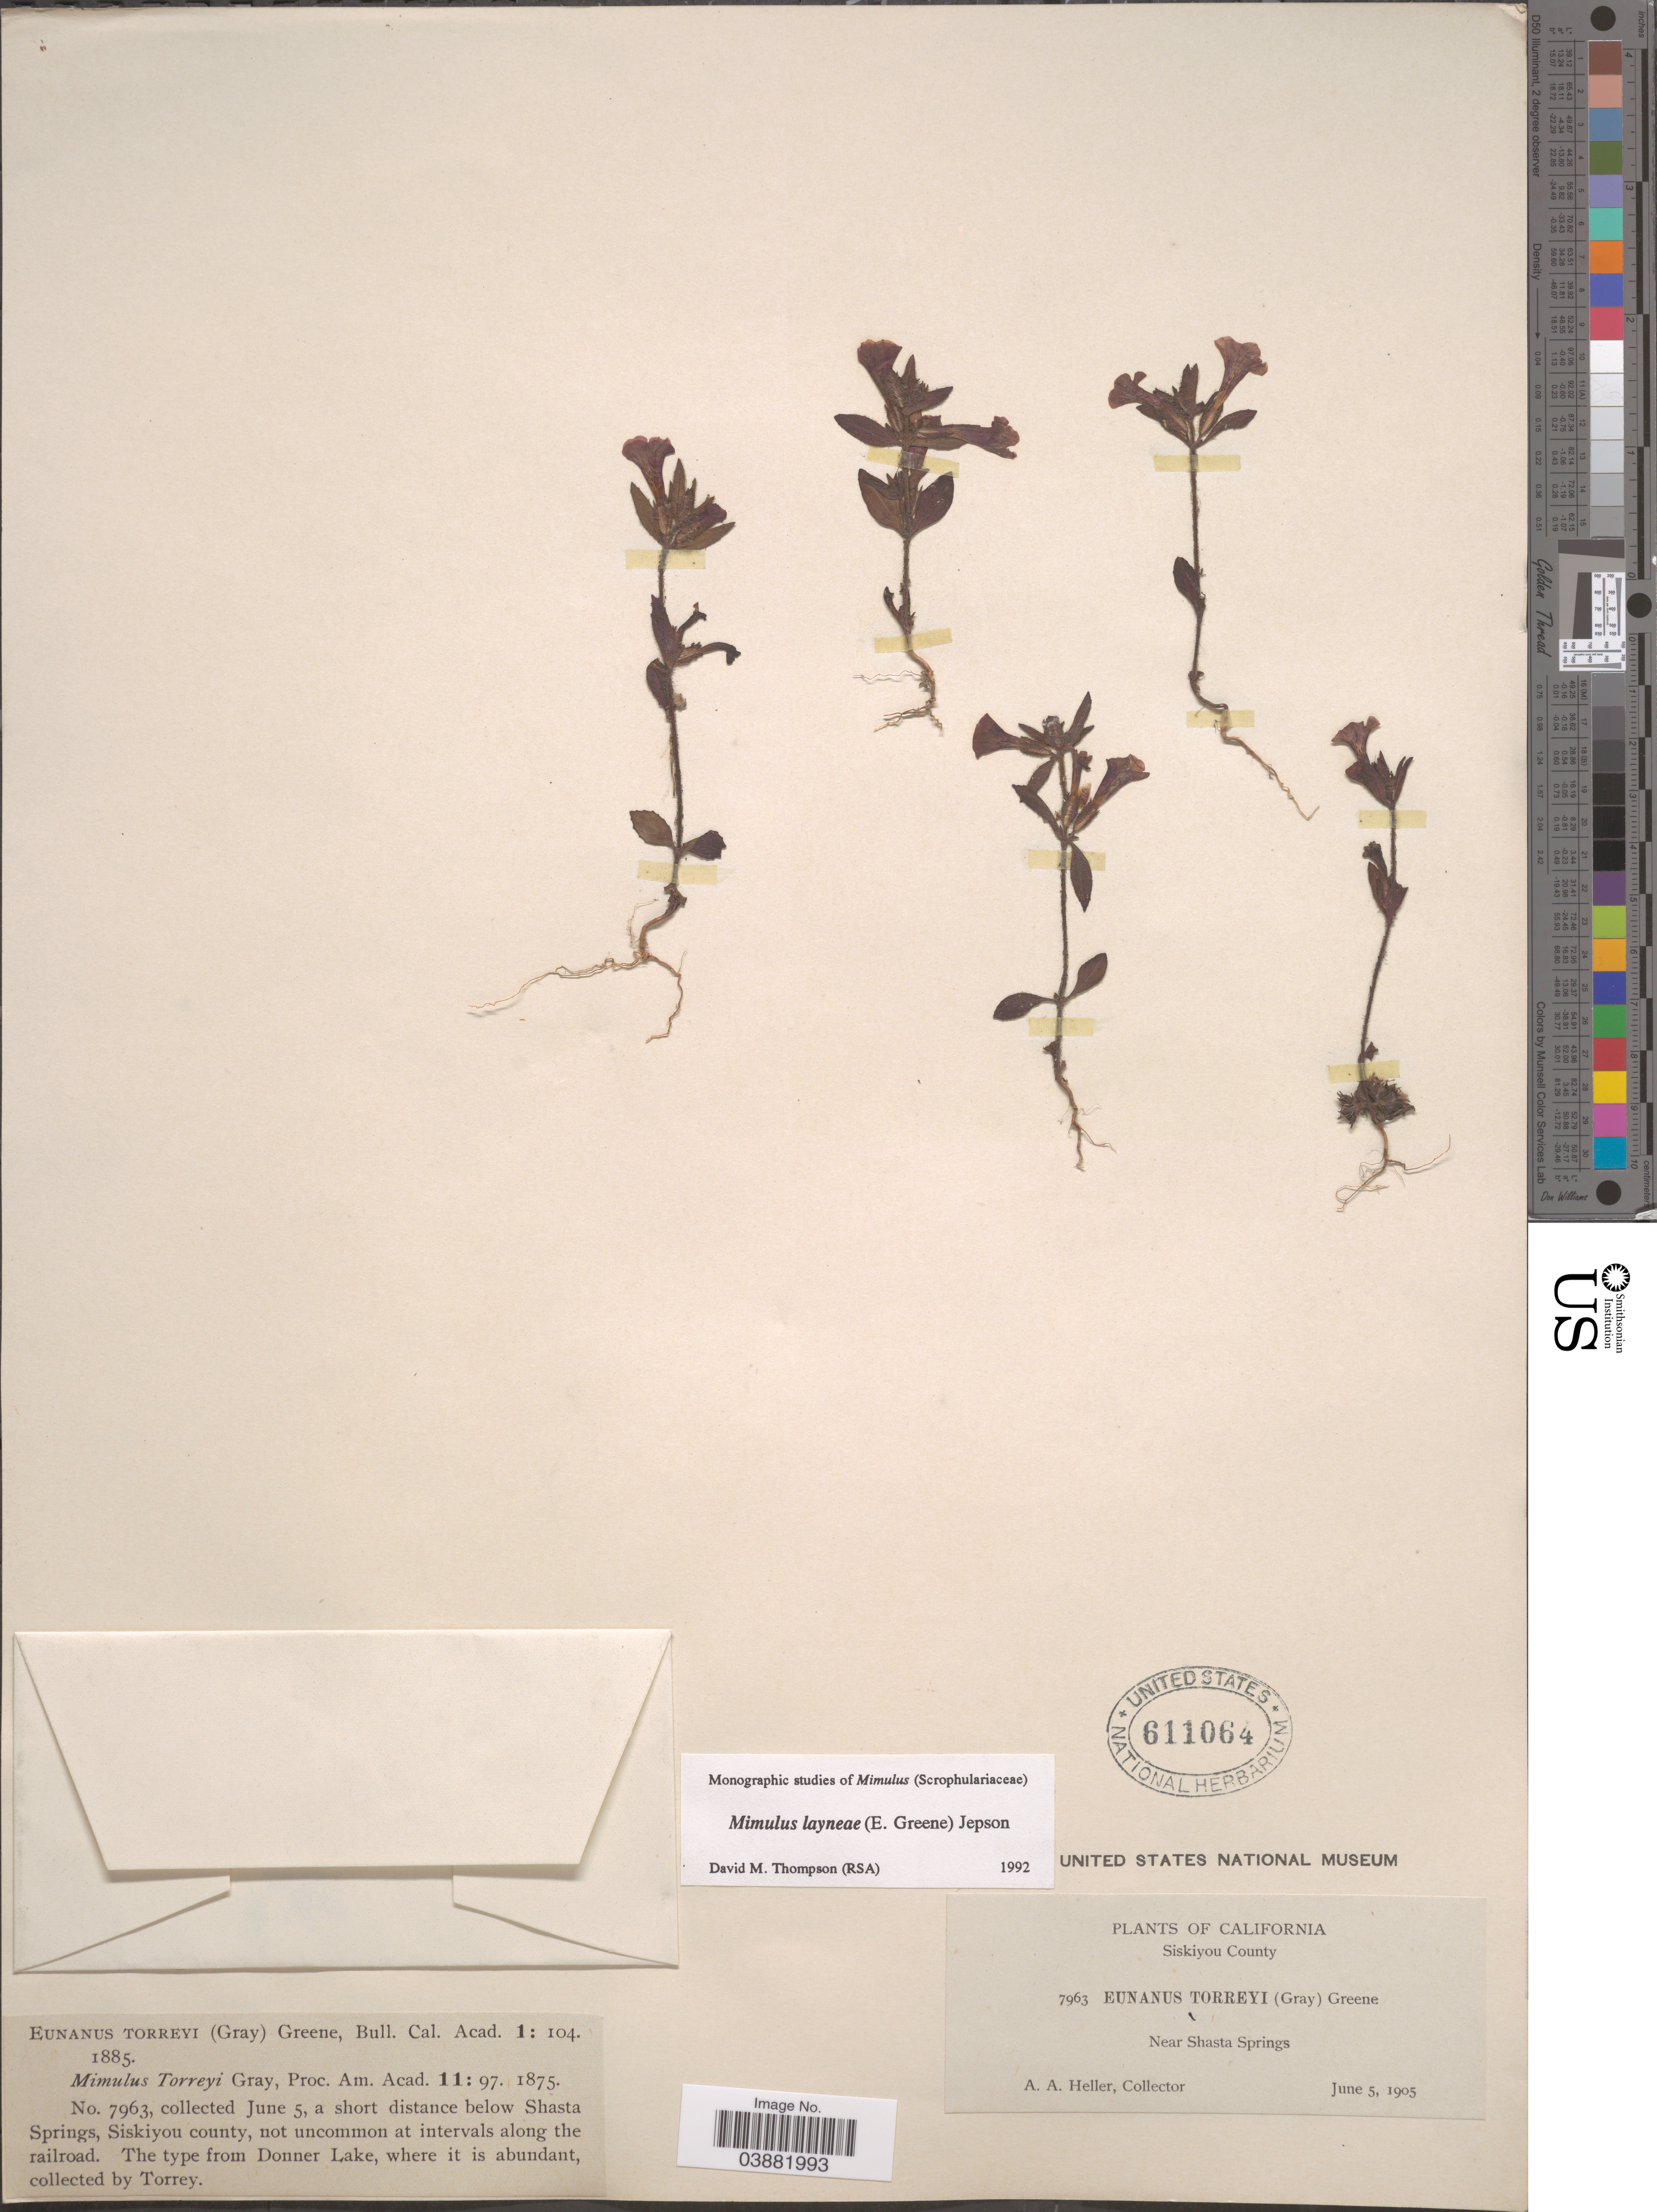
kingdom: Plantae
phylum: Tracheophyta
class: Magnoliopsida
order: Lamiales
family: Phrymaceae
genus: Mimulus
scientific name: Mimulus layneae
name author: (Greene) Jeps.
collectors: A. A. Heller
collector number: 7963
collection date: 1905-06-05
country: United States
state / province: California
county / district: Siskiyou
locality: Siskiyou County. Near Shasta Springs.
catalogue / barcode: US 611064